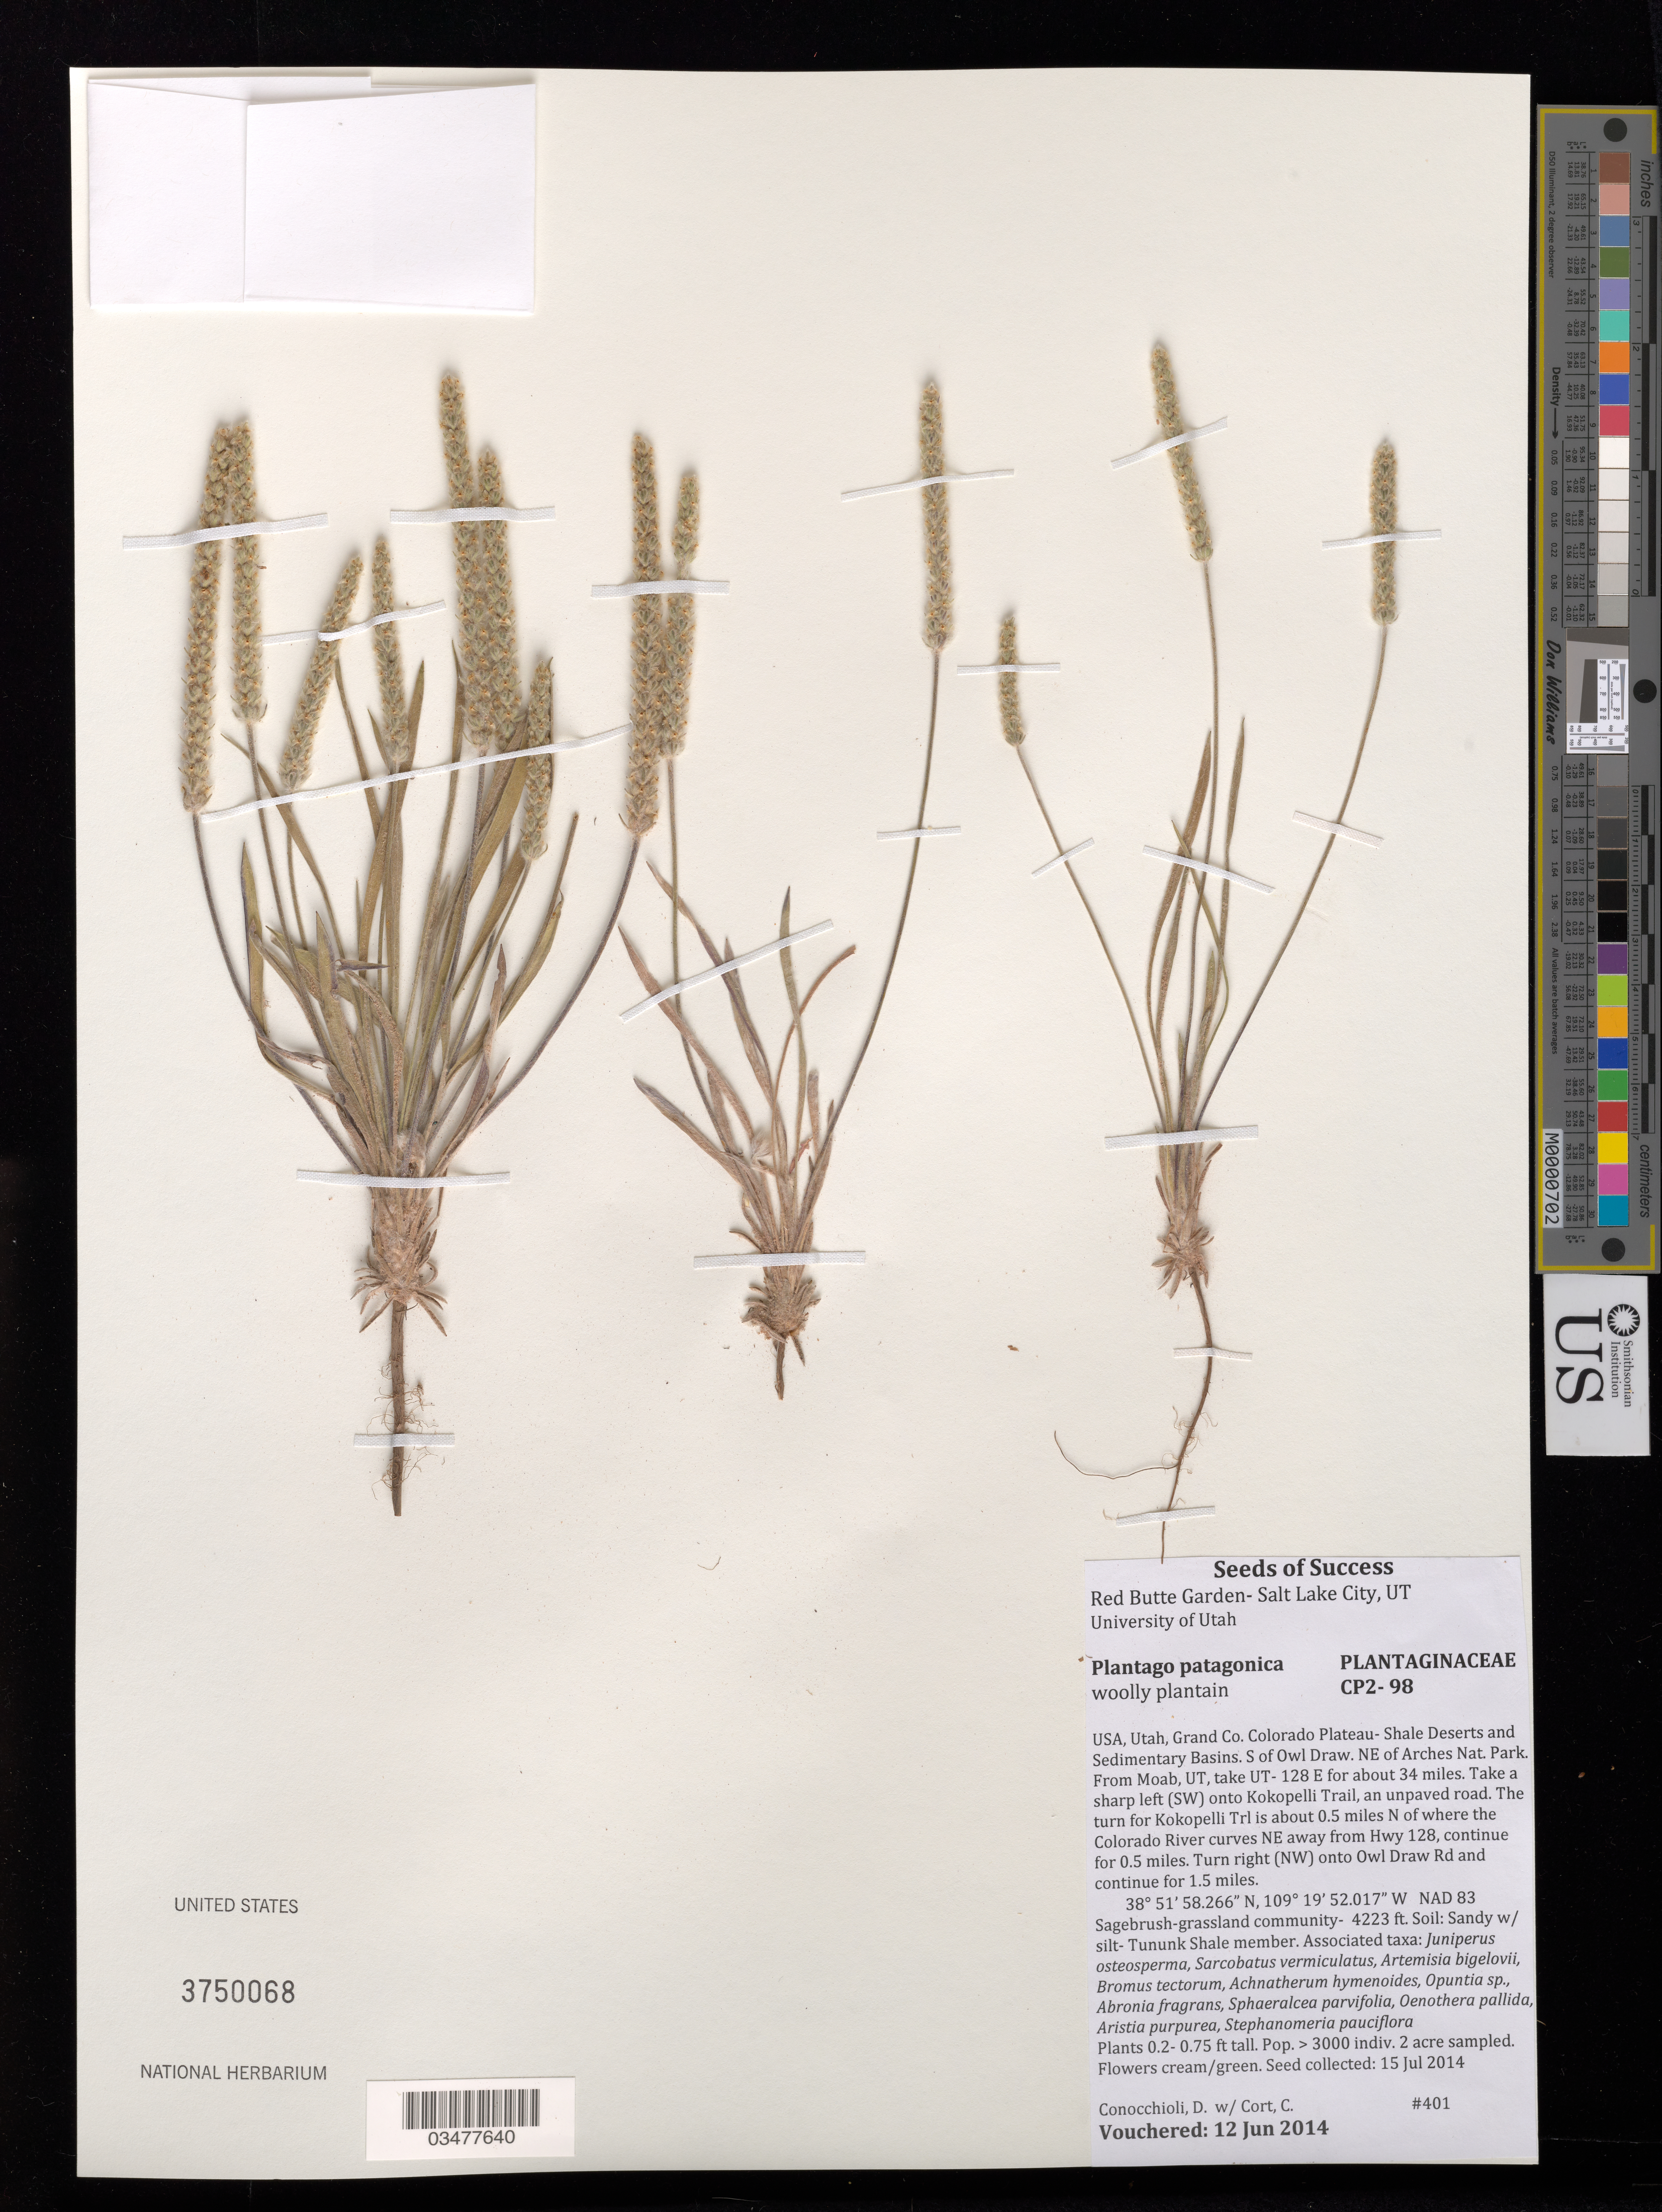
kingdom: Plantae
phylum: Tracheophyta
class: Magnoliopsida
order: Lamiales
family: Plantaginaceae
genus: Plantago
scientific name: Plantago patagonica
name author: Jacq.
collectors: D. Conocchioli & C. Cort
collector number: CP2-98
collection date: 2014-07-15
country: United States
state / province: Utah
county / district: Grand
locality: Colorado Plateau- Shale Deserts and Sedimentary Basind. S of Owl Draw. NE of Arches Nat. Park.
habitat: Sagebrush-grassland community. Sandy w/silt soil. With Artemisia bigelovii, Bromus tectorum, Opuntia sp., etc.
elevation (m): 1287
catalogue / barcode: US 3750068